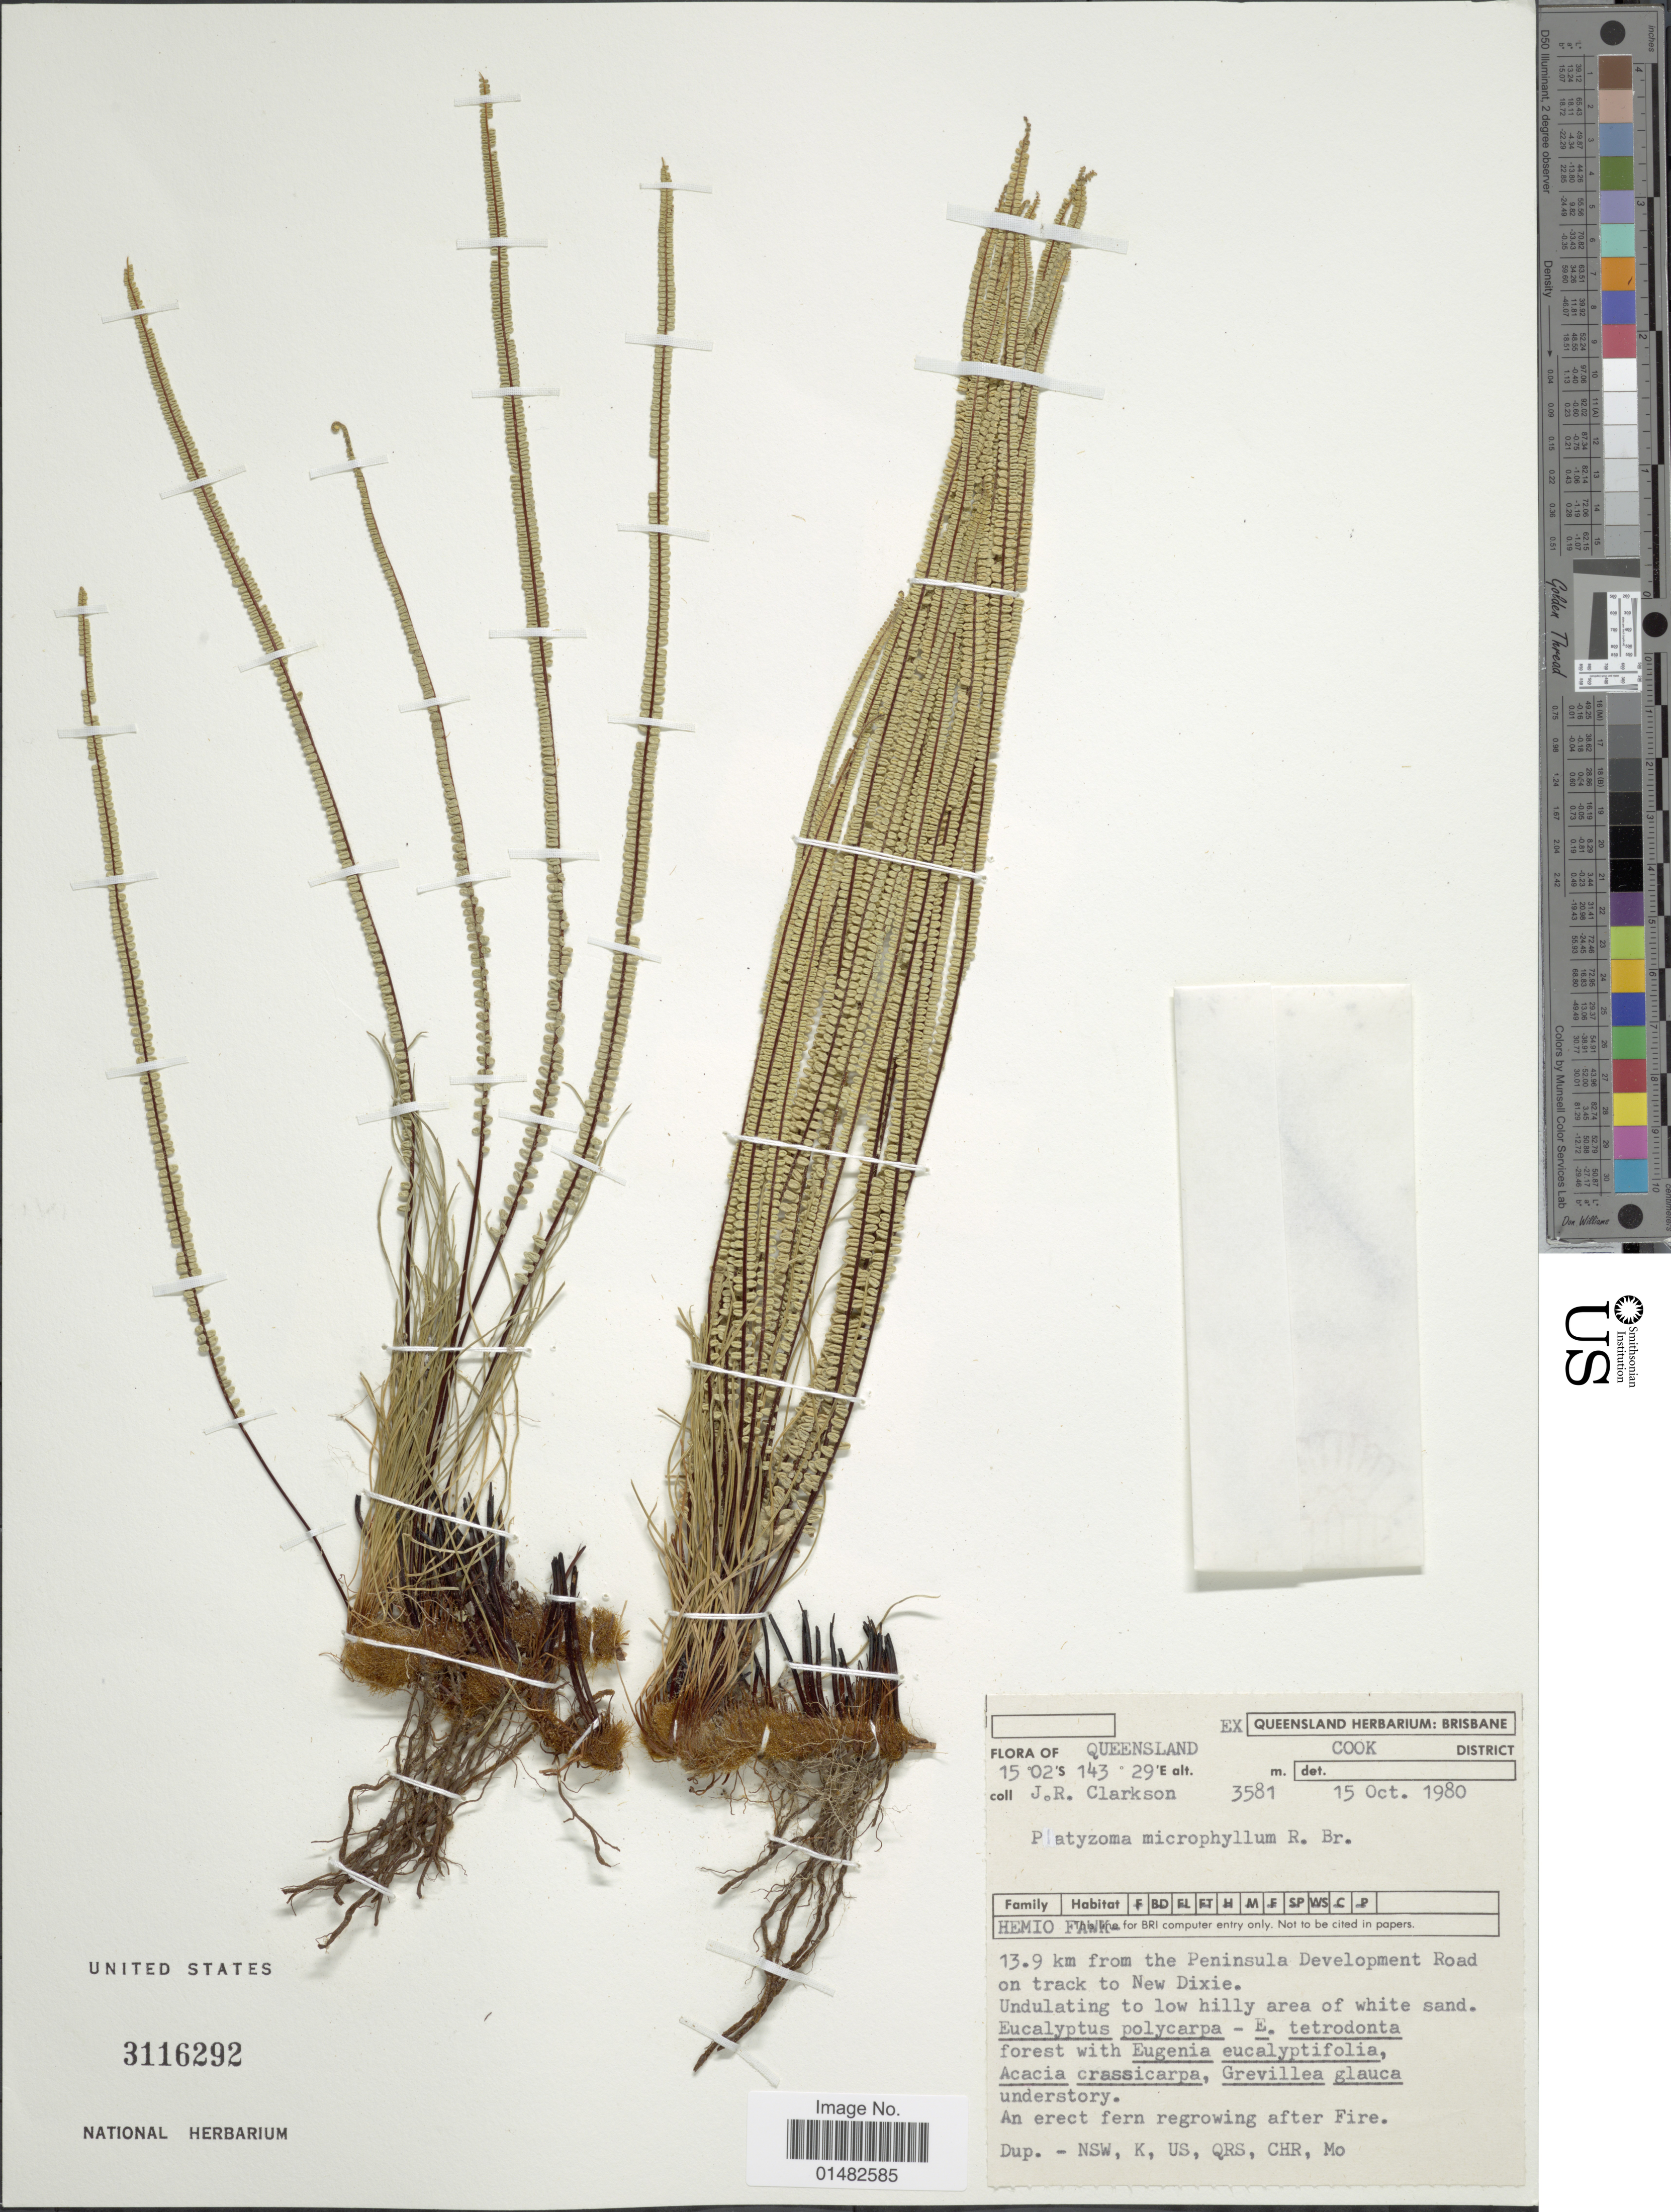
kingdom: Plantae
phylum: Tracheophyta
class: Polypodiopsida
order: Polypodiales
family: Pteridaceae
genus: Pteris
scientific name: Pteris platyzomopsis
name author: Christenh. & H. Schneid.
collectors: J. Clarkson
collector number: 3581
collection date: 1980-10-15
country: Australia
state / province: Queensland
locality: Queensland, Cook District, 13.9 km from the Pennisula Development Road on track to New Dixie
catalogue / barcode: US 3116292